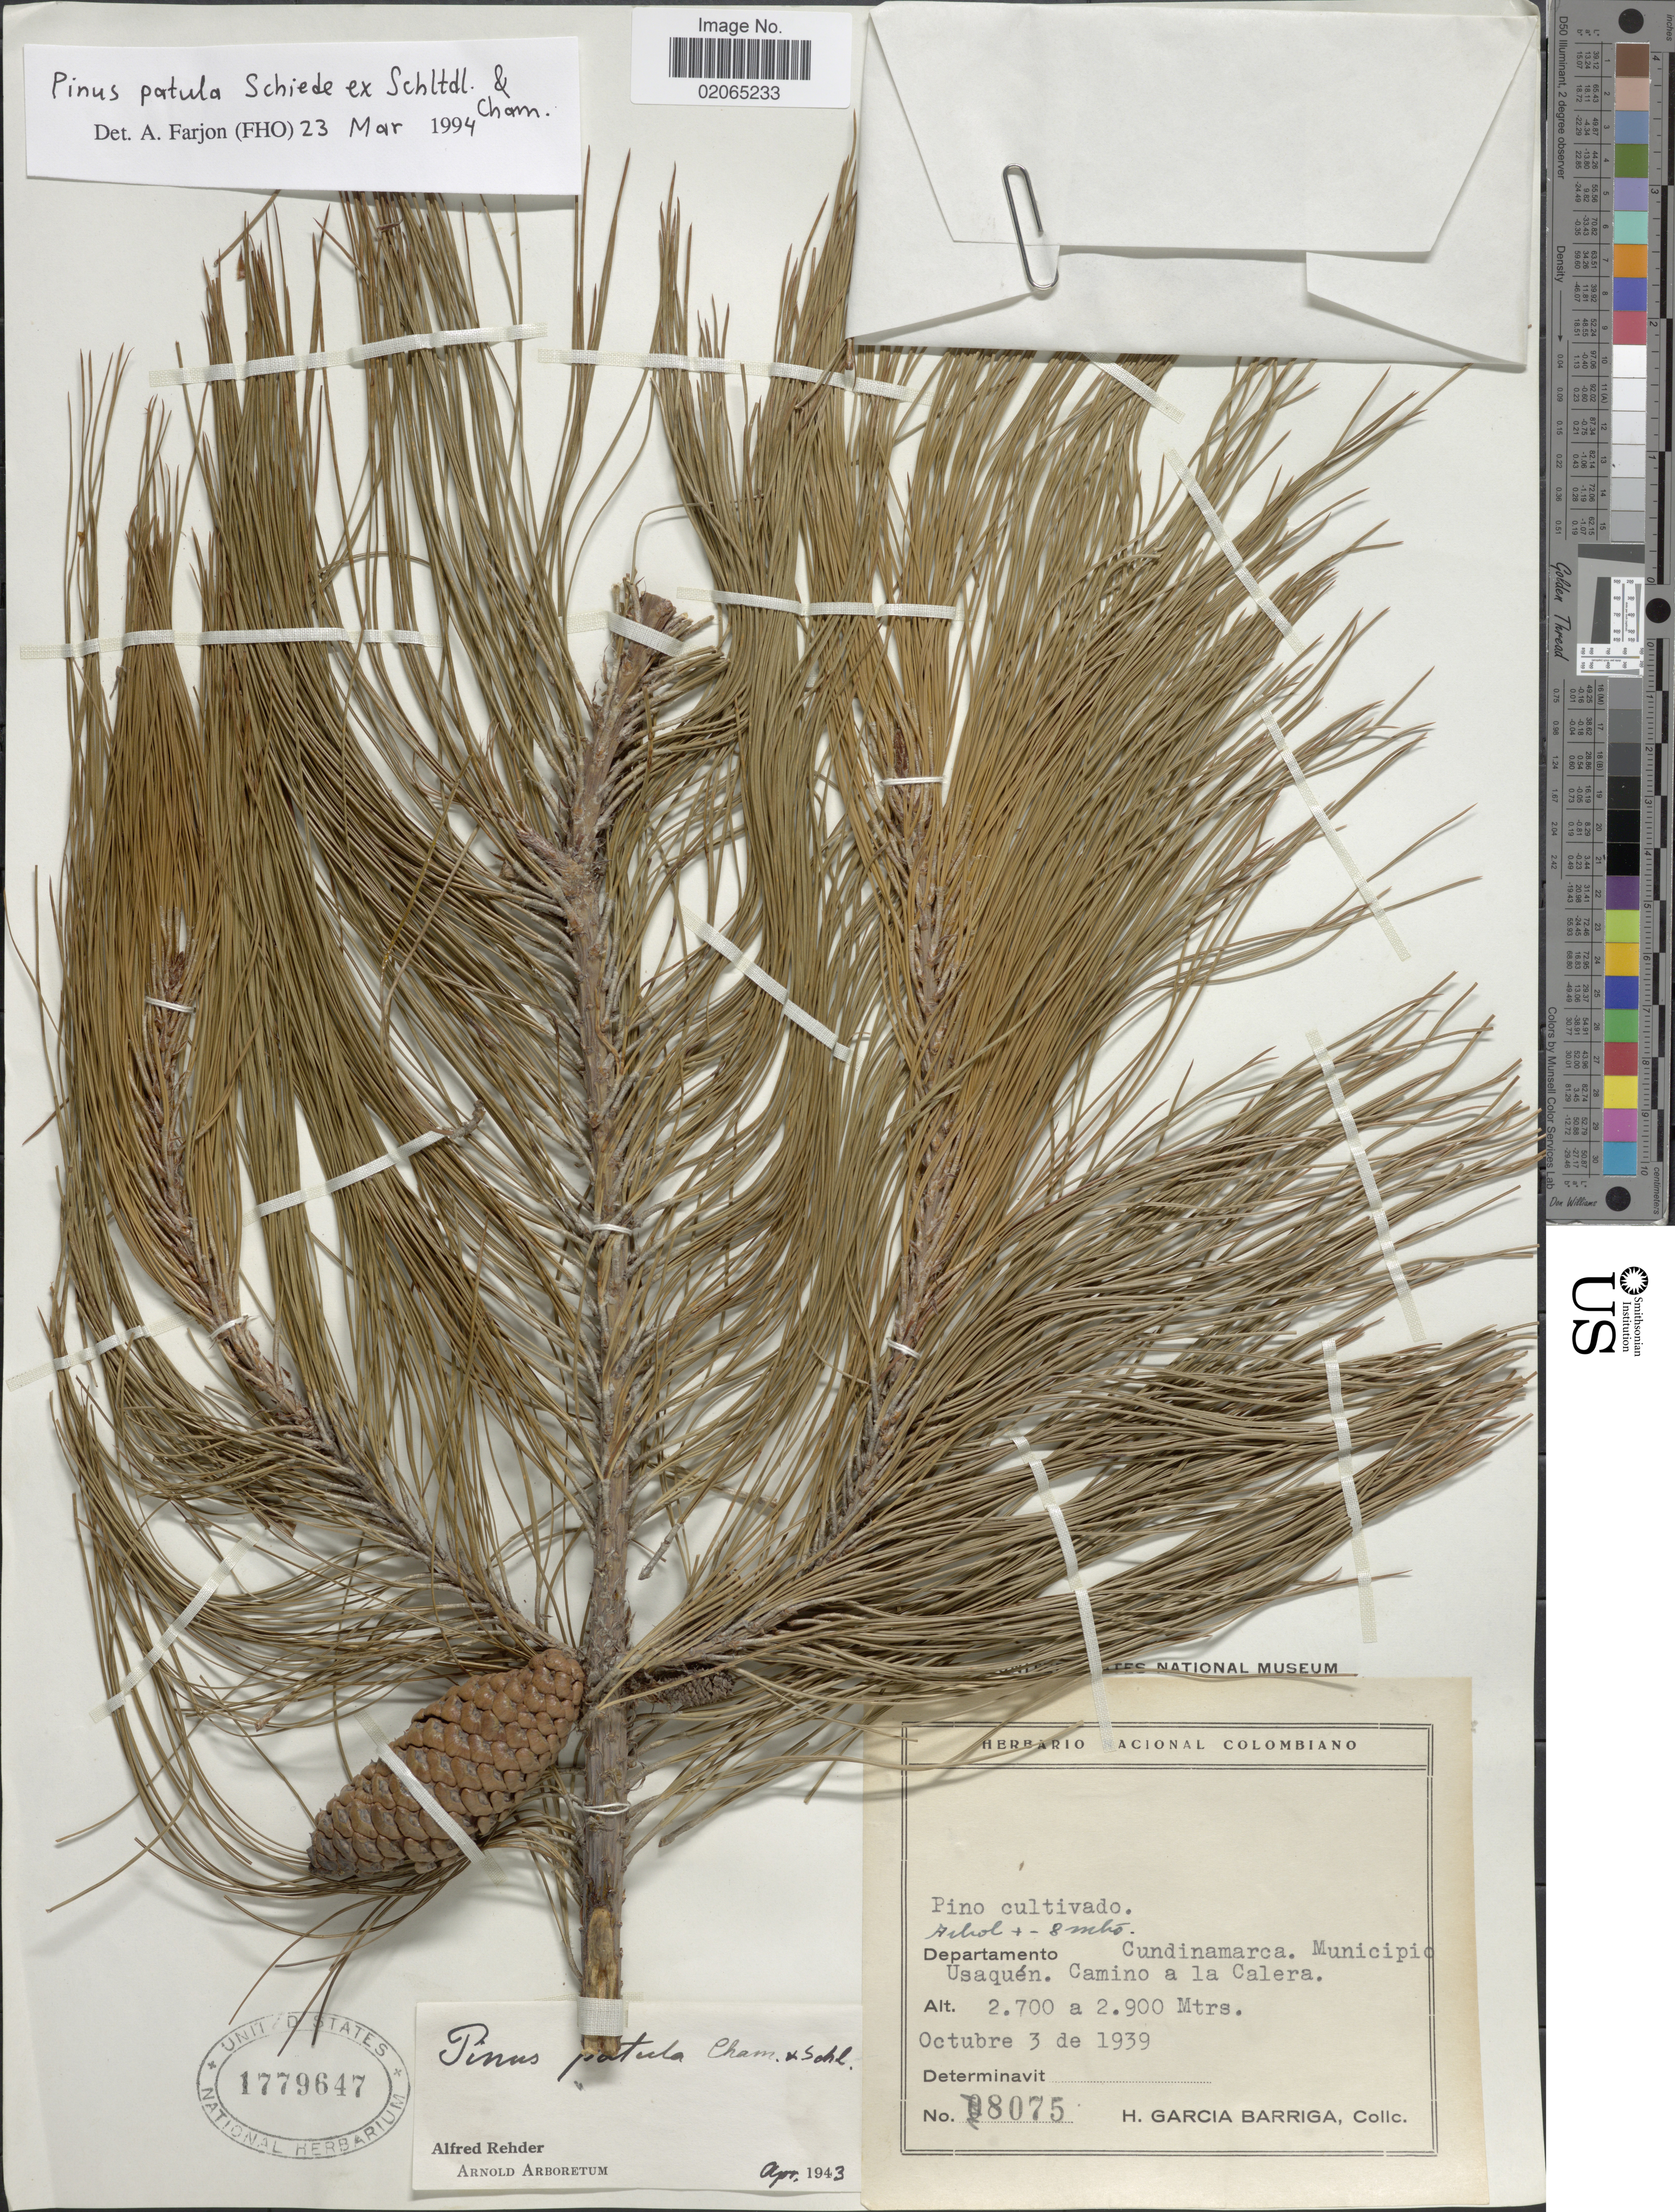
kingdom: Plantae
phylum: Tracheophyta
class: Pinopsida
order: Pinales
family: Pinaceae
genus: Pinus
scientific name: Pinus patula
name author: Schltdl. & Cham.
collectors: H. García Barriga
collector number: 8075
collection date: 1939-10-03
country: Colombia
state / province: Cundinamarca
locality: Departamento Cundinamarca. Municipio Usaquén. Camino a la Calera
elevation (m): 2700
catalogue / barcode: US 1779647